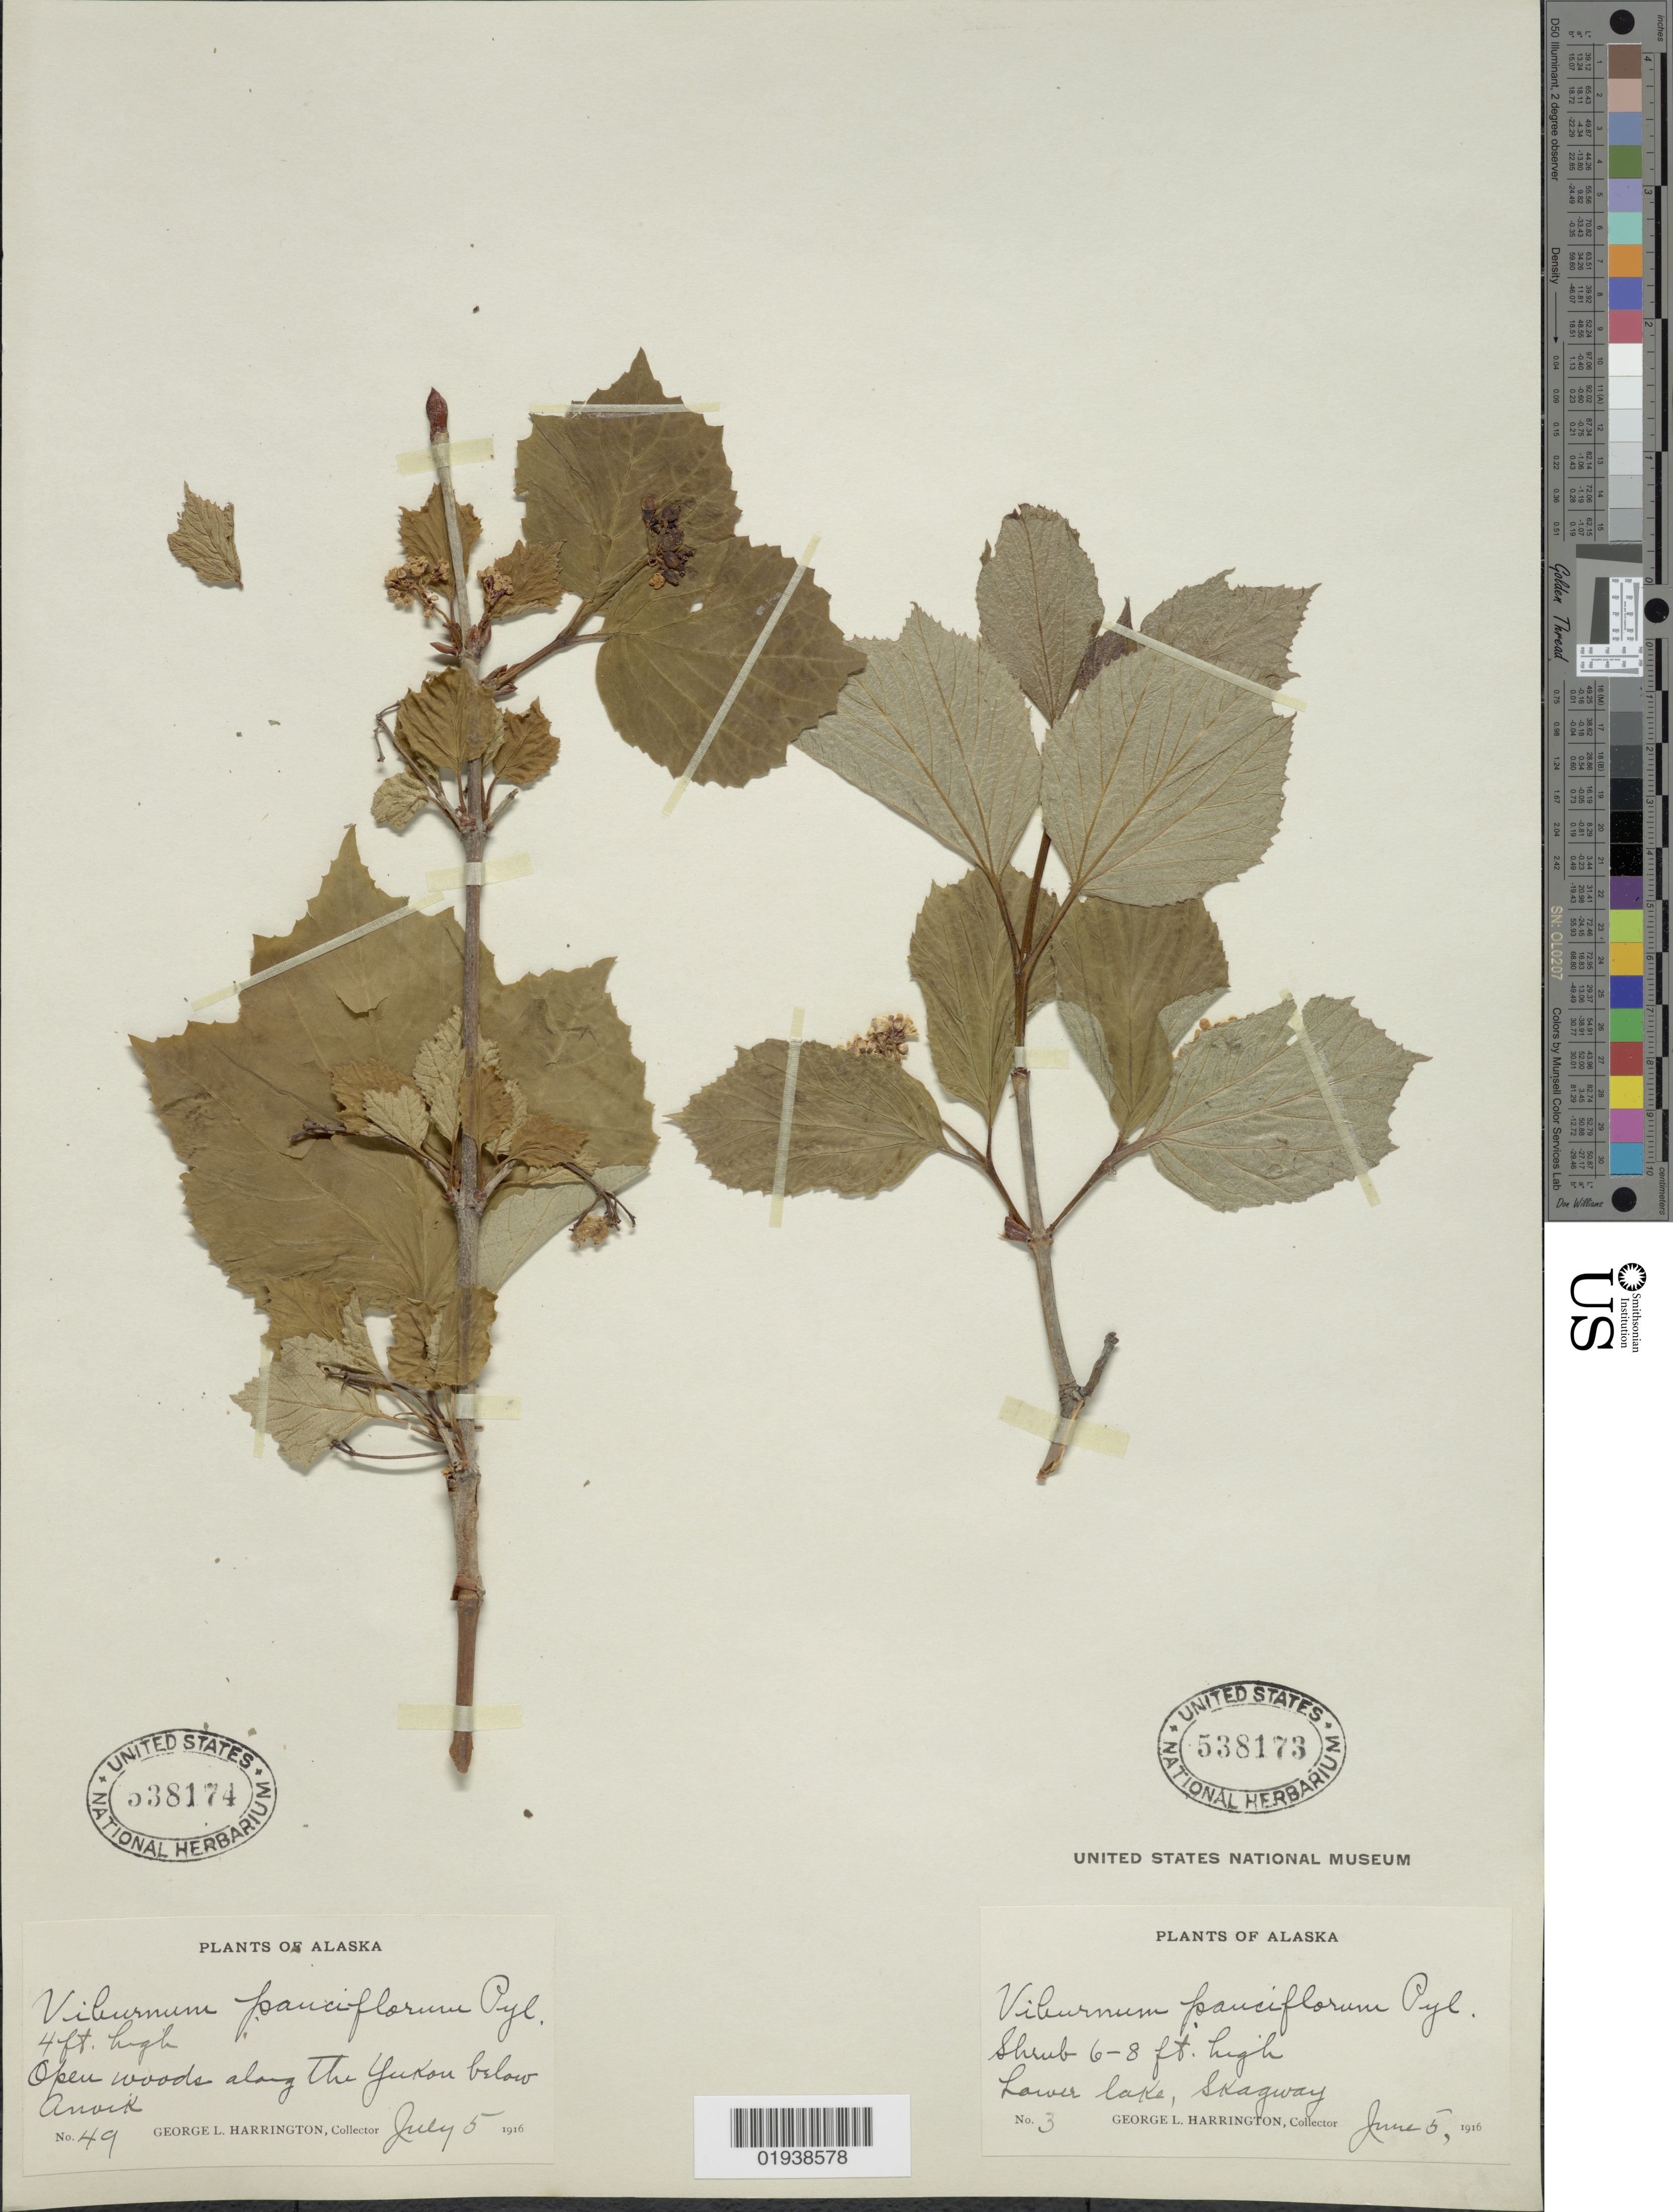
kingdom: Plantae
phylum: Tracheophyta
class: Magnoliopsida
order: Dipsacales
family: Viburnaceae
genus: Viburnum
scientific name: Viburnum edule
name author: (Michx.) Raf.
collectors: G. Harrington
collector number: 49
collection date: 1916-07-05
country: United States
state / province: Alaska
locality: Open woods along The Yukon below Anvik.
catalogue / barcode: US 538174